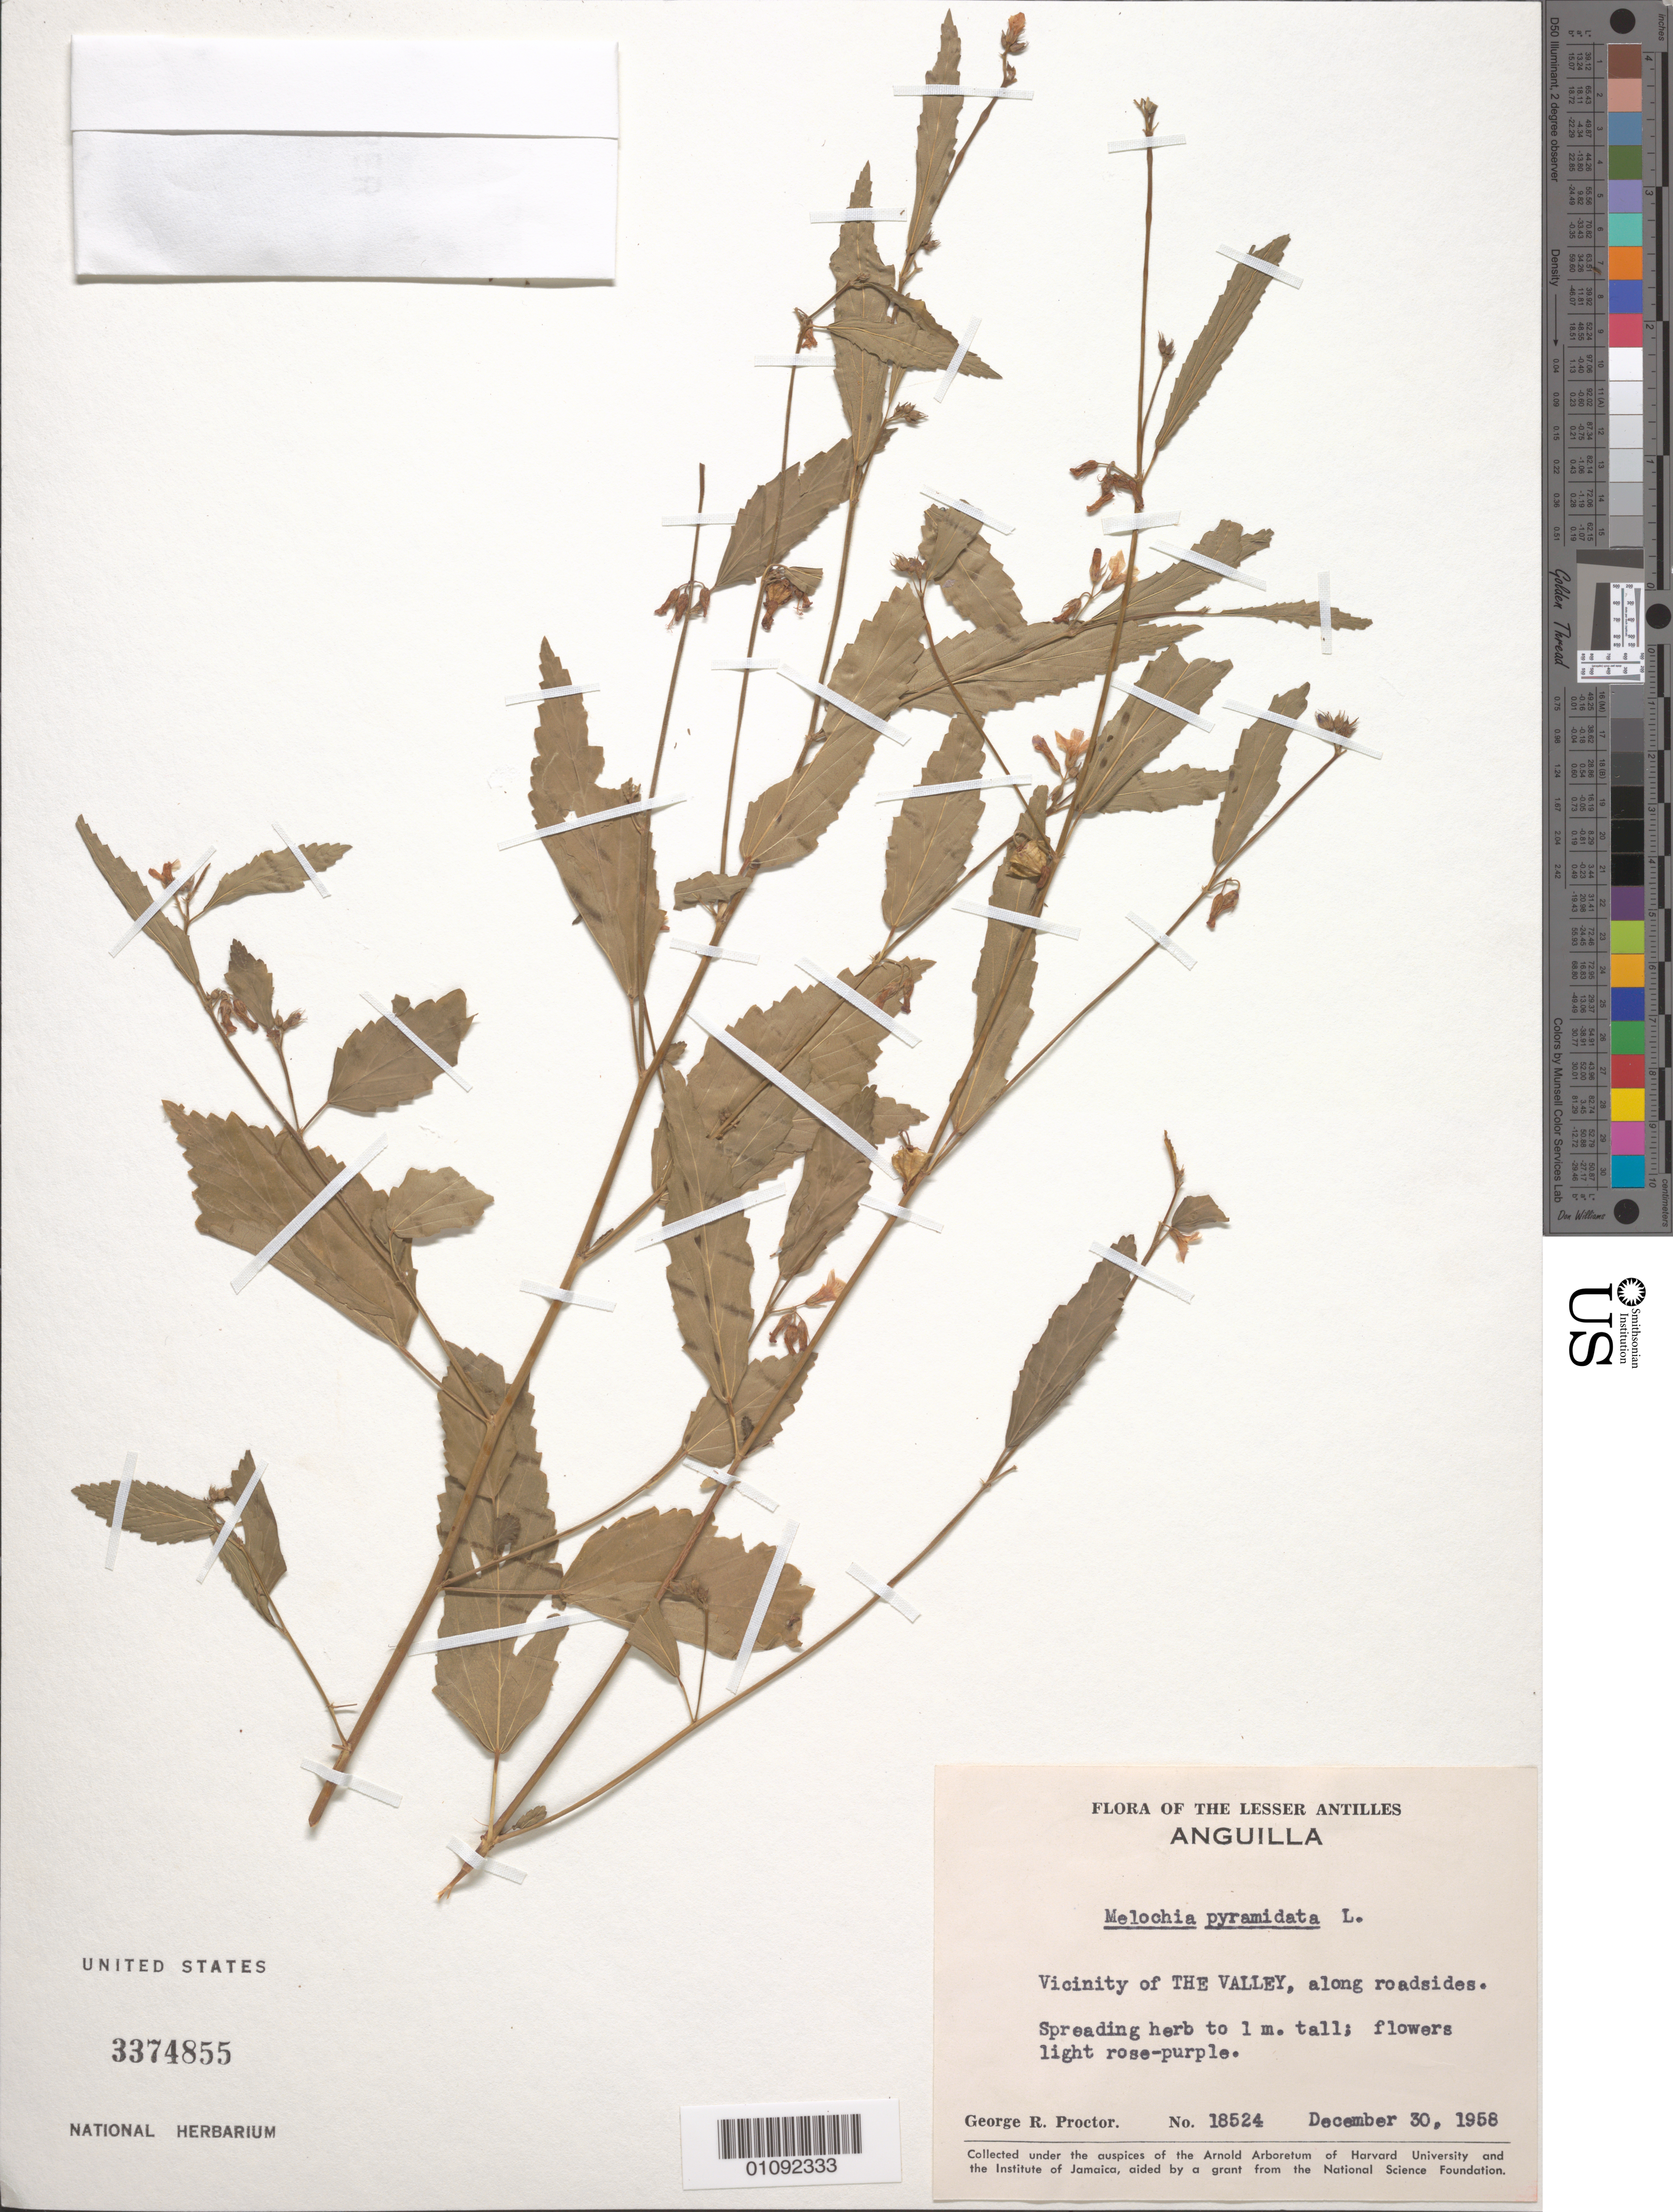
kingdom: Plantae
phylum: Tracheophyta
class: Magnoliopsida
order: Malvales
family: Malvaceae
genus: Melochia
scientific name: Melochia pyramidata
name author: L.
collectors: G. R. Proctor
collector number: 18524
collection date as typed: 30 Dec 1958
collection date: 1958-12-30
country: Anguilla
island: Anguilla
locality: Vicinity of The Valley, along roadsides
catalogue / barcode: US 18524